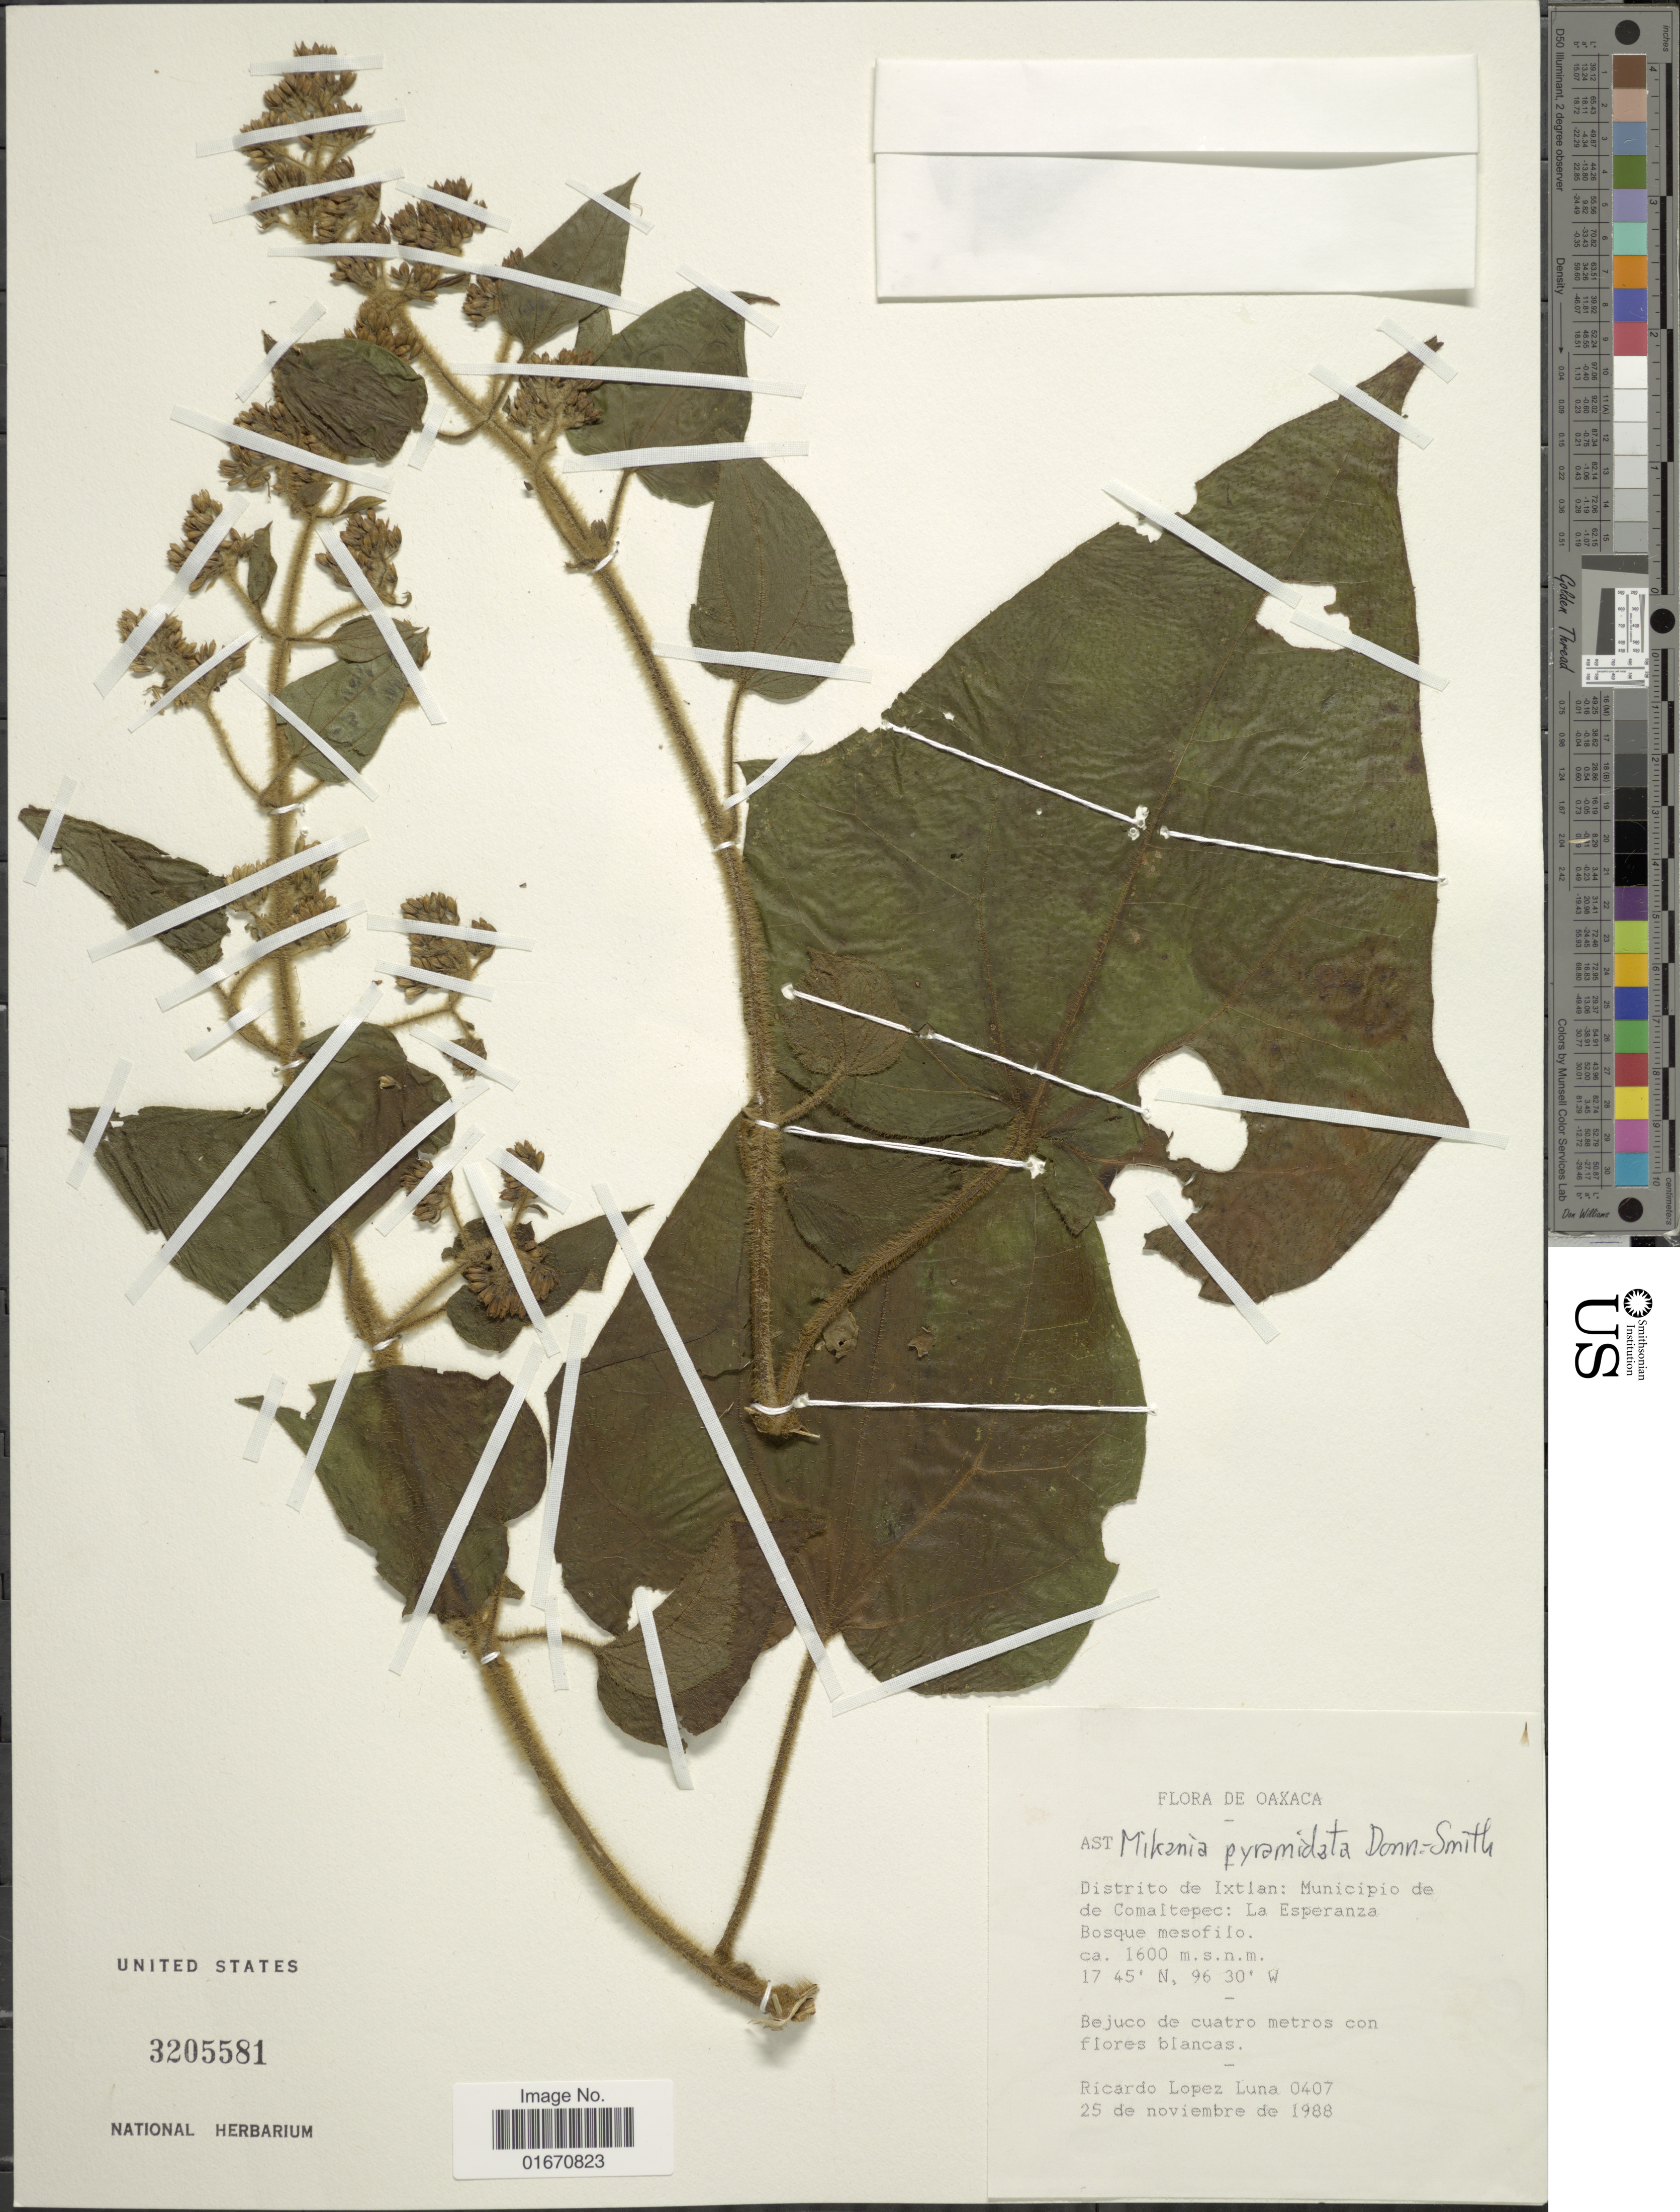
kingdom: Plantae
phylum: Tracheophyta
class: Magnoliopsida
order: Asterales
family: Asteraceae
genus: Mikania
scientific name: Mikania pyramidata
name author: Donn. Sm.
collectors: R. López Luna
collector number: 0407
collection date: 1988-11-25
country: Mexico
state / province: Oaxaca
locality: Distrito de Ixtlan, Municipio de Comaltepec, La Esperanza Bosque mosofilo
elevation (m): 1600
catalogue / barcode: US 3205581